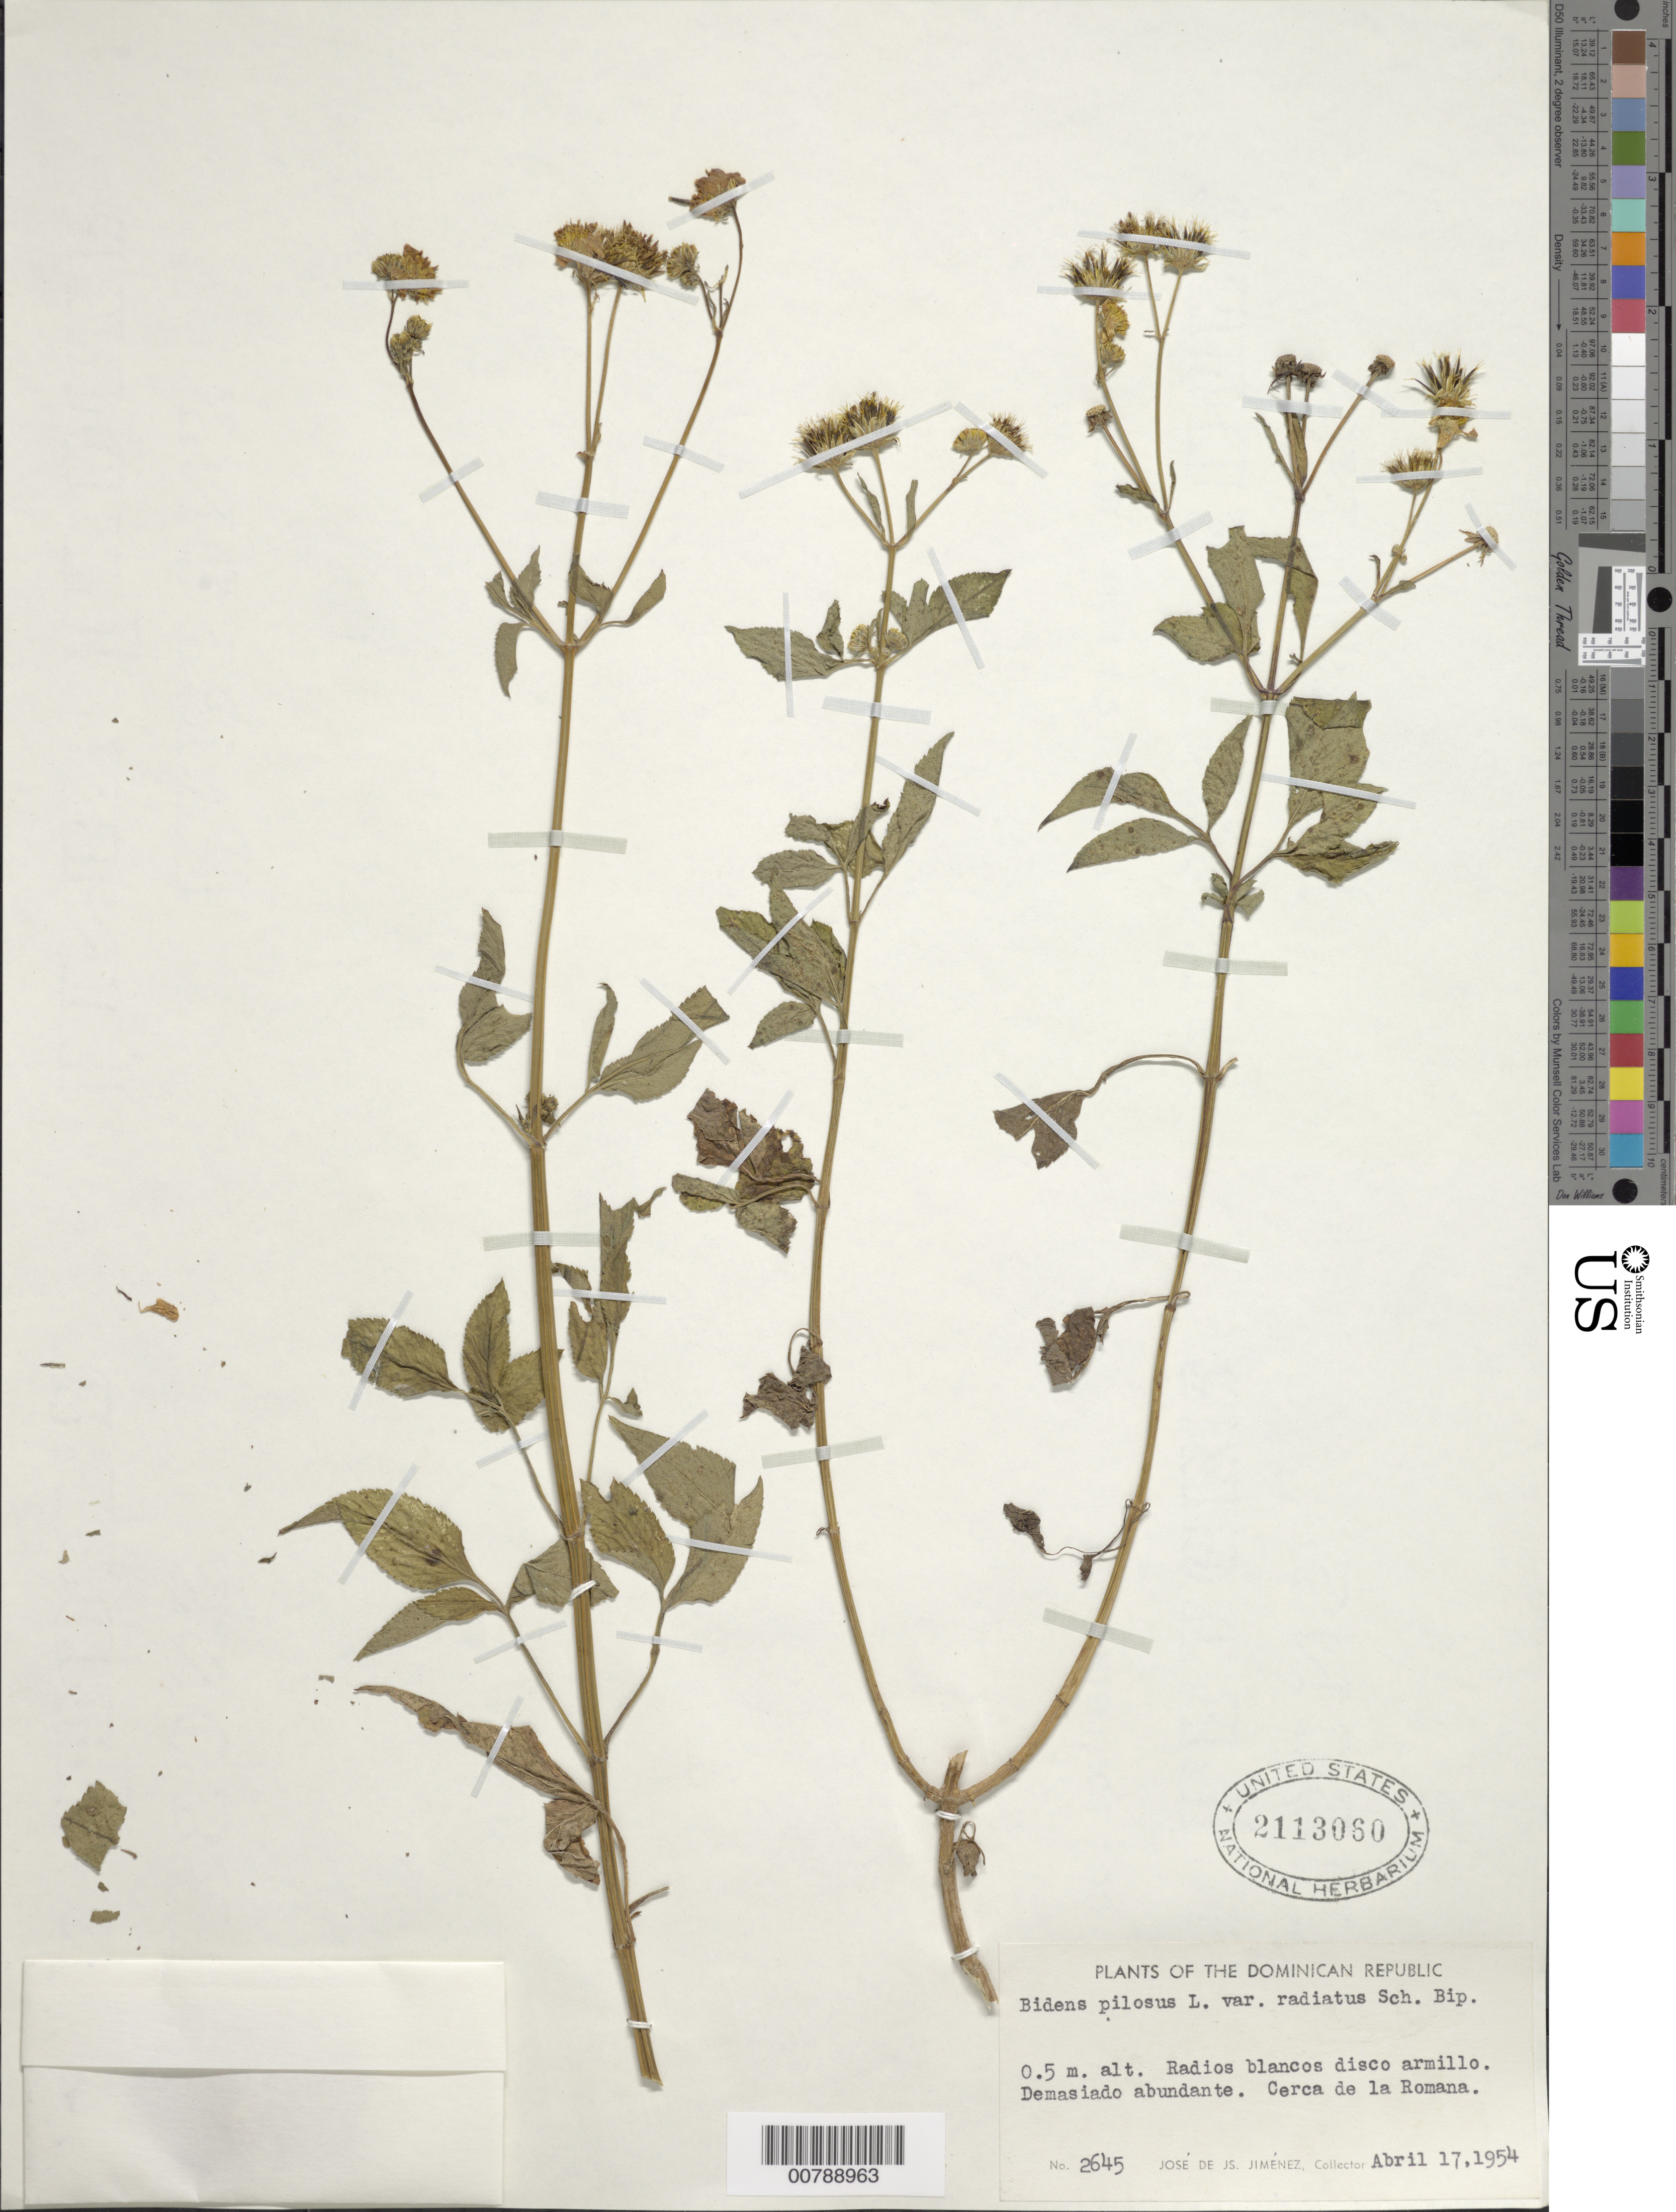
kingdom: Plantae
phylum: Tracheophyta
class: Magnoliopsida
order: Asterales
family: Asteraceae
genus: Bidens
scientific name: Bidens alba var. radiata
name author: (Sch. Bip.) R.E. Ballard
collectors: J. J. Jiménez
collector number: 2645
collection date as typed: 17 Apr 1954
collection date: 1954-04-17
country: Dominican Republic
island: Hispaniola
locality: Cerca de la Romana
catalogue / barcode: US 2113060